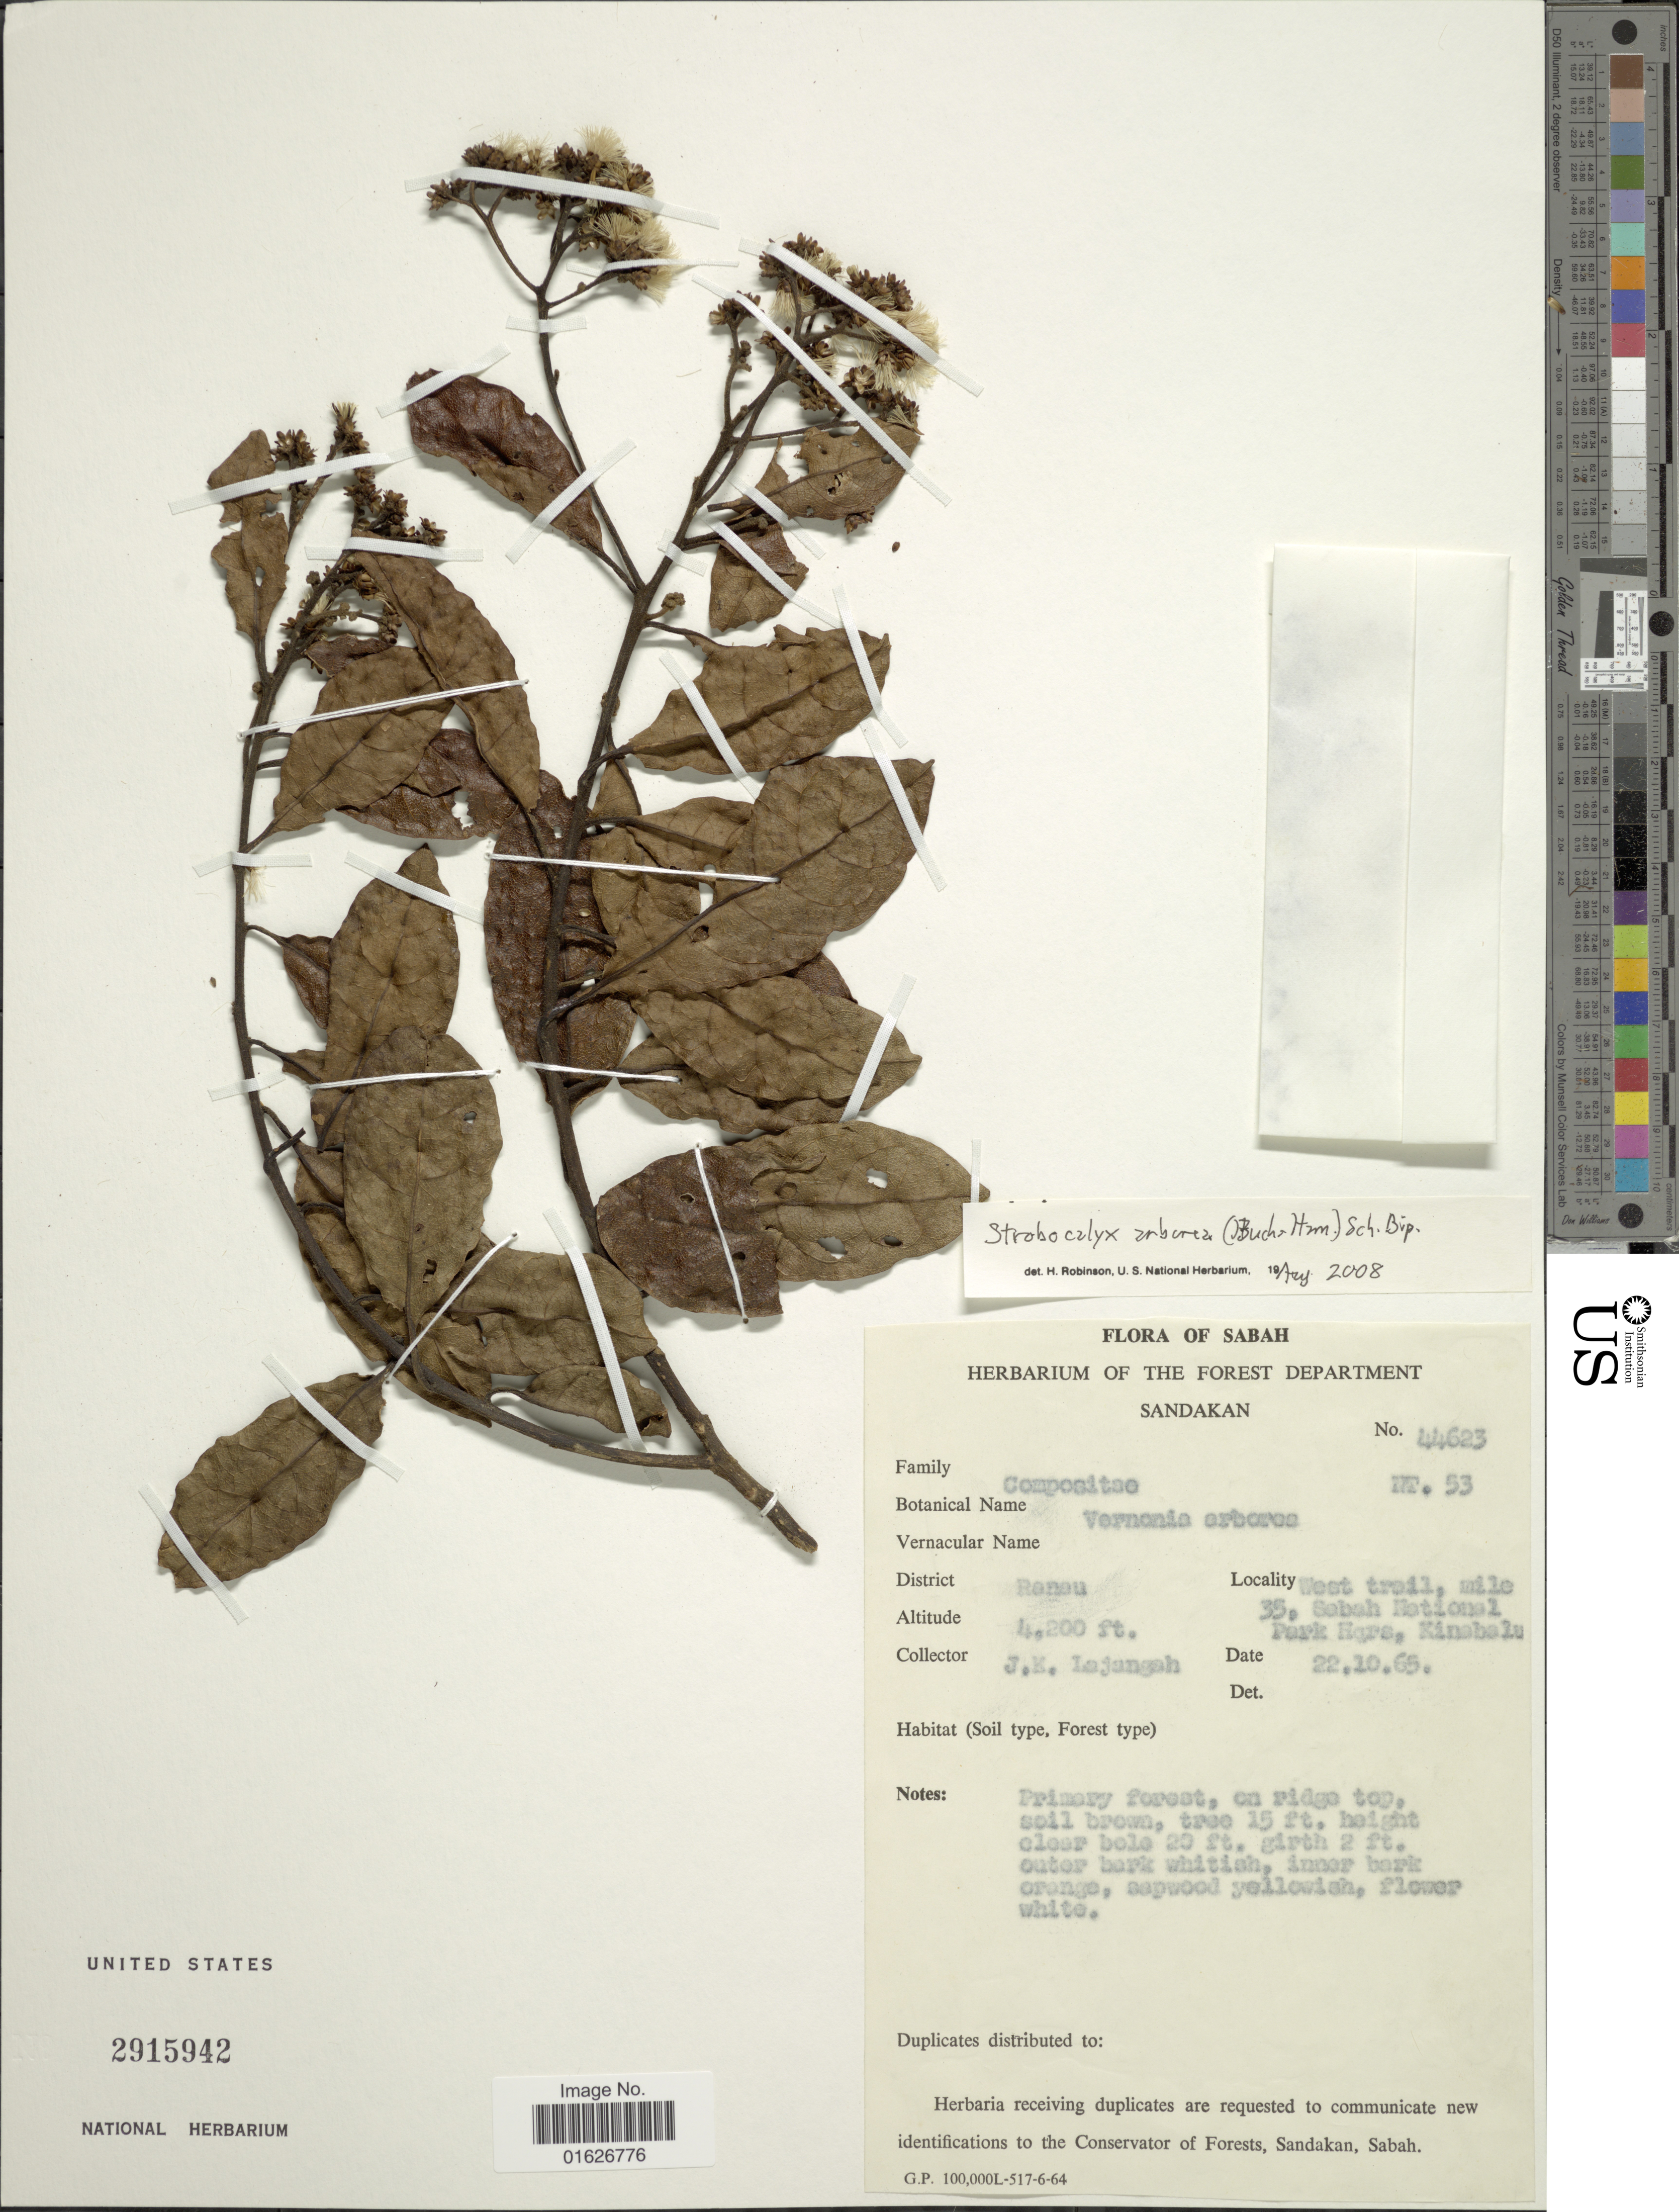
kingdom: Plantae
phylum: Tracheophyta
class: Magnoliopsida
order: Asterales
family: Asteraceae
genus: Strobocalyx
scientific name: Strobocalyx arborea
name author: (Buch.-Ham.) Sch. Bip.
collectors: J.K. Lajangah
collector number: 44623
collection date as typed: Transcribed d/m/y: 22/10/65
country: Malaysia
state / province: Sabah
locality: Sabah, Sandakan, District Renau, West trail, Mile 35, Sebah National Park Hqrs, Kinabalu.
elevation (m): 1280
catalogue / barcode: US 2915942